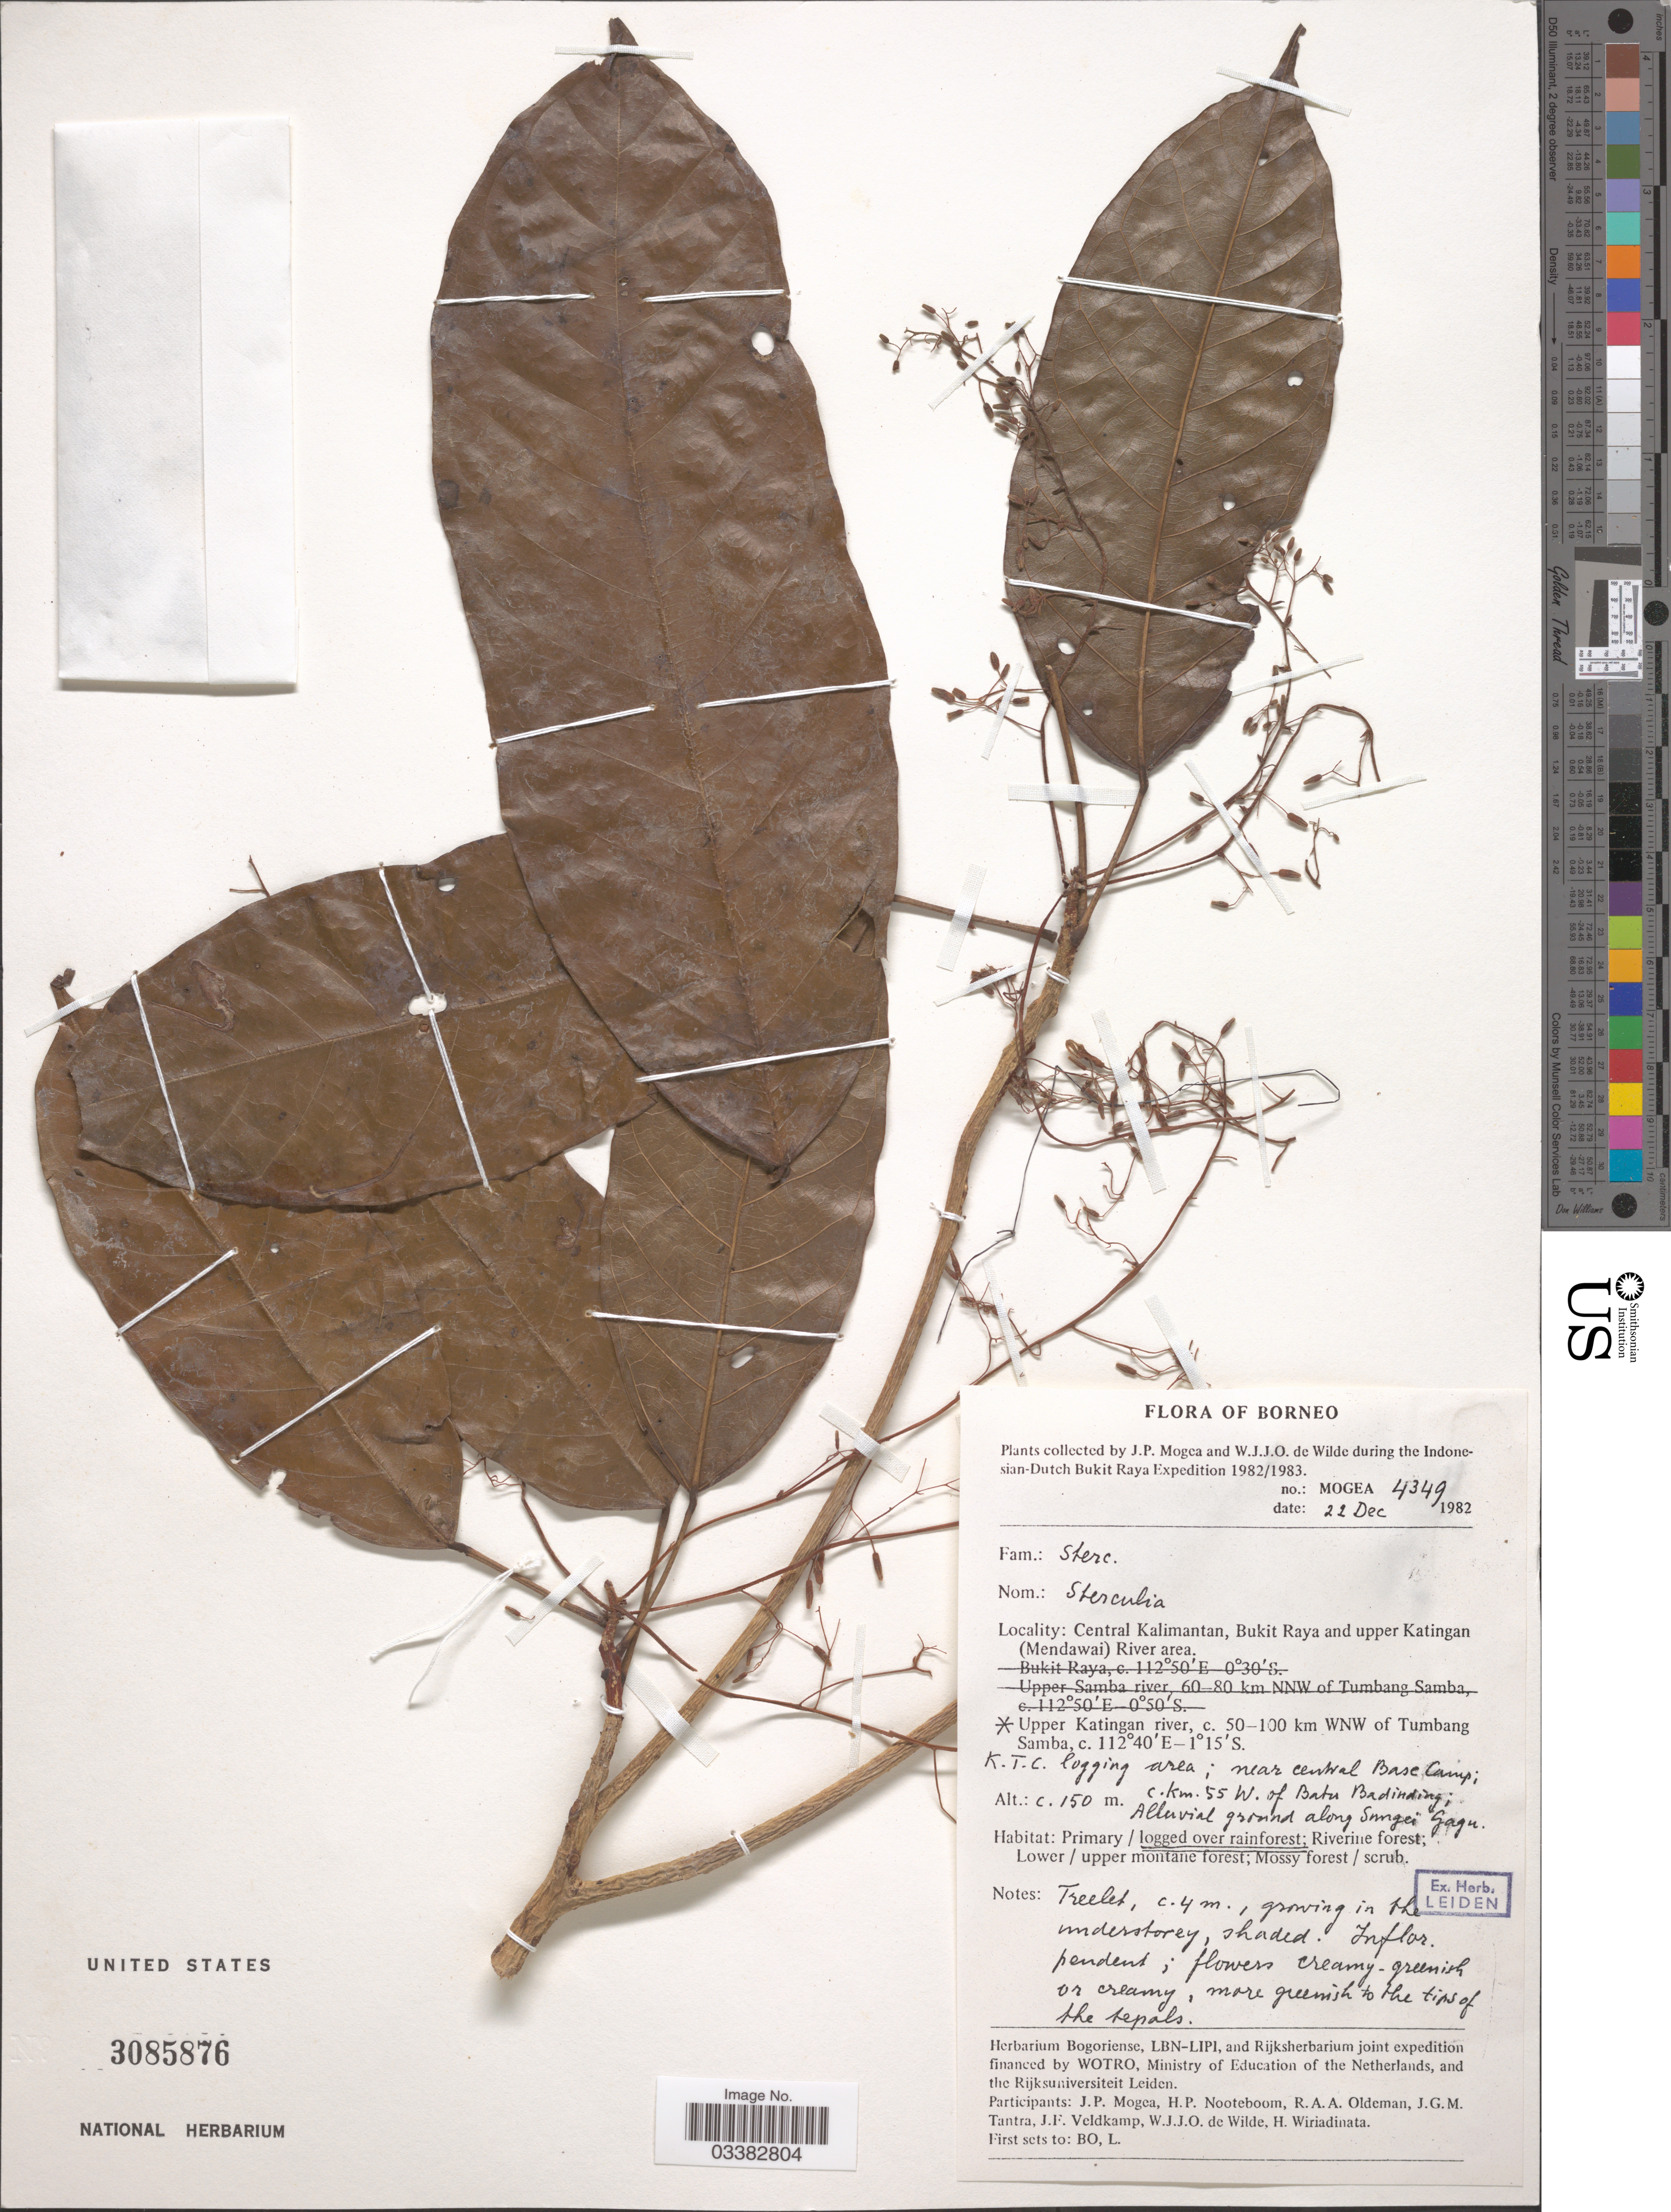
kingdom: Plantae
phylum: Tracheophyta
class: Magnoliopsida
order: Malvales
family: Malvaceae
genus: Sterculia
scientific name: Sterculia sp.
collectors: J. Mogea & W. J. de Wilde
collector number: MOGEA 4349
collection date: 1982-12-22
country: Indonesia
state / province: Kalimantan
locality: Borneo. Central Kalimantan, Bukit Raya and upper Katingan (Mendawai) River area. Upper Katingan river, c. 50-100 km WNW of Tumbang Samba. K.T.C. logging area; near central Base Camp; c. km. 55 W. of Bata Badinding; Alluvial ground along Sungei Gagu.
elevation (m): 150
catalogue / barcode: US 3085876